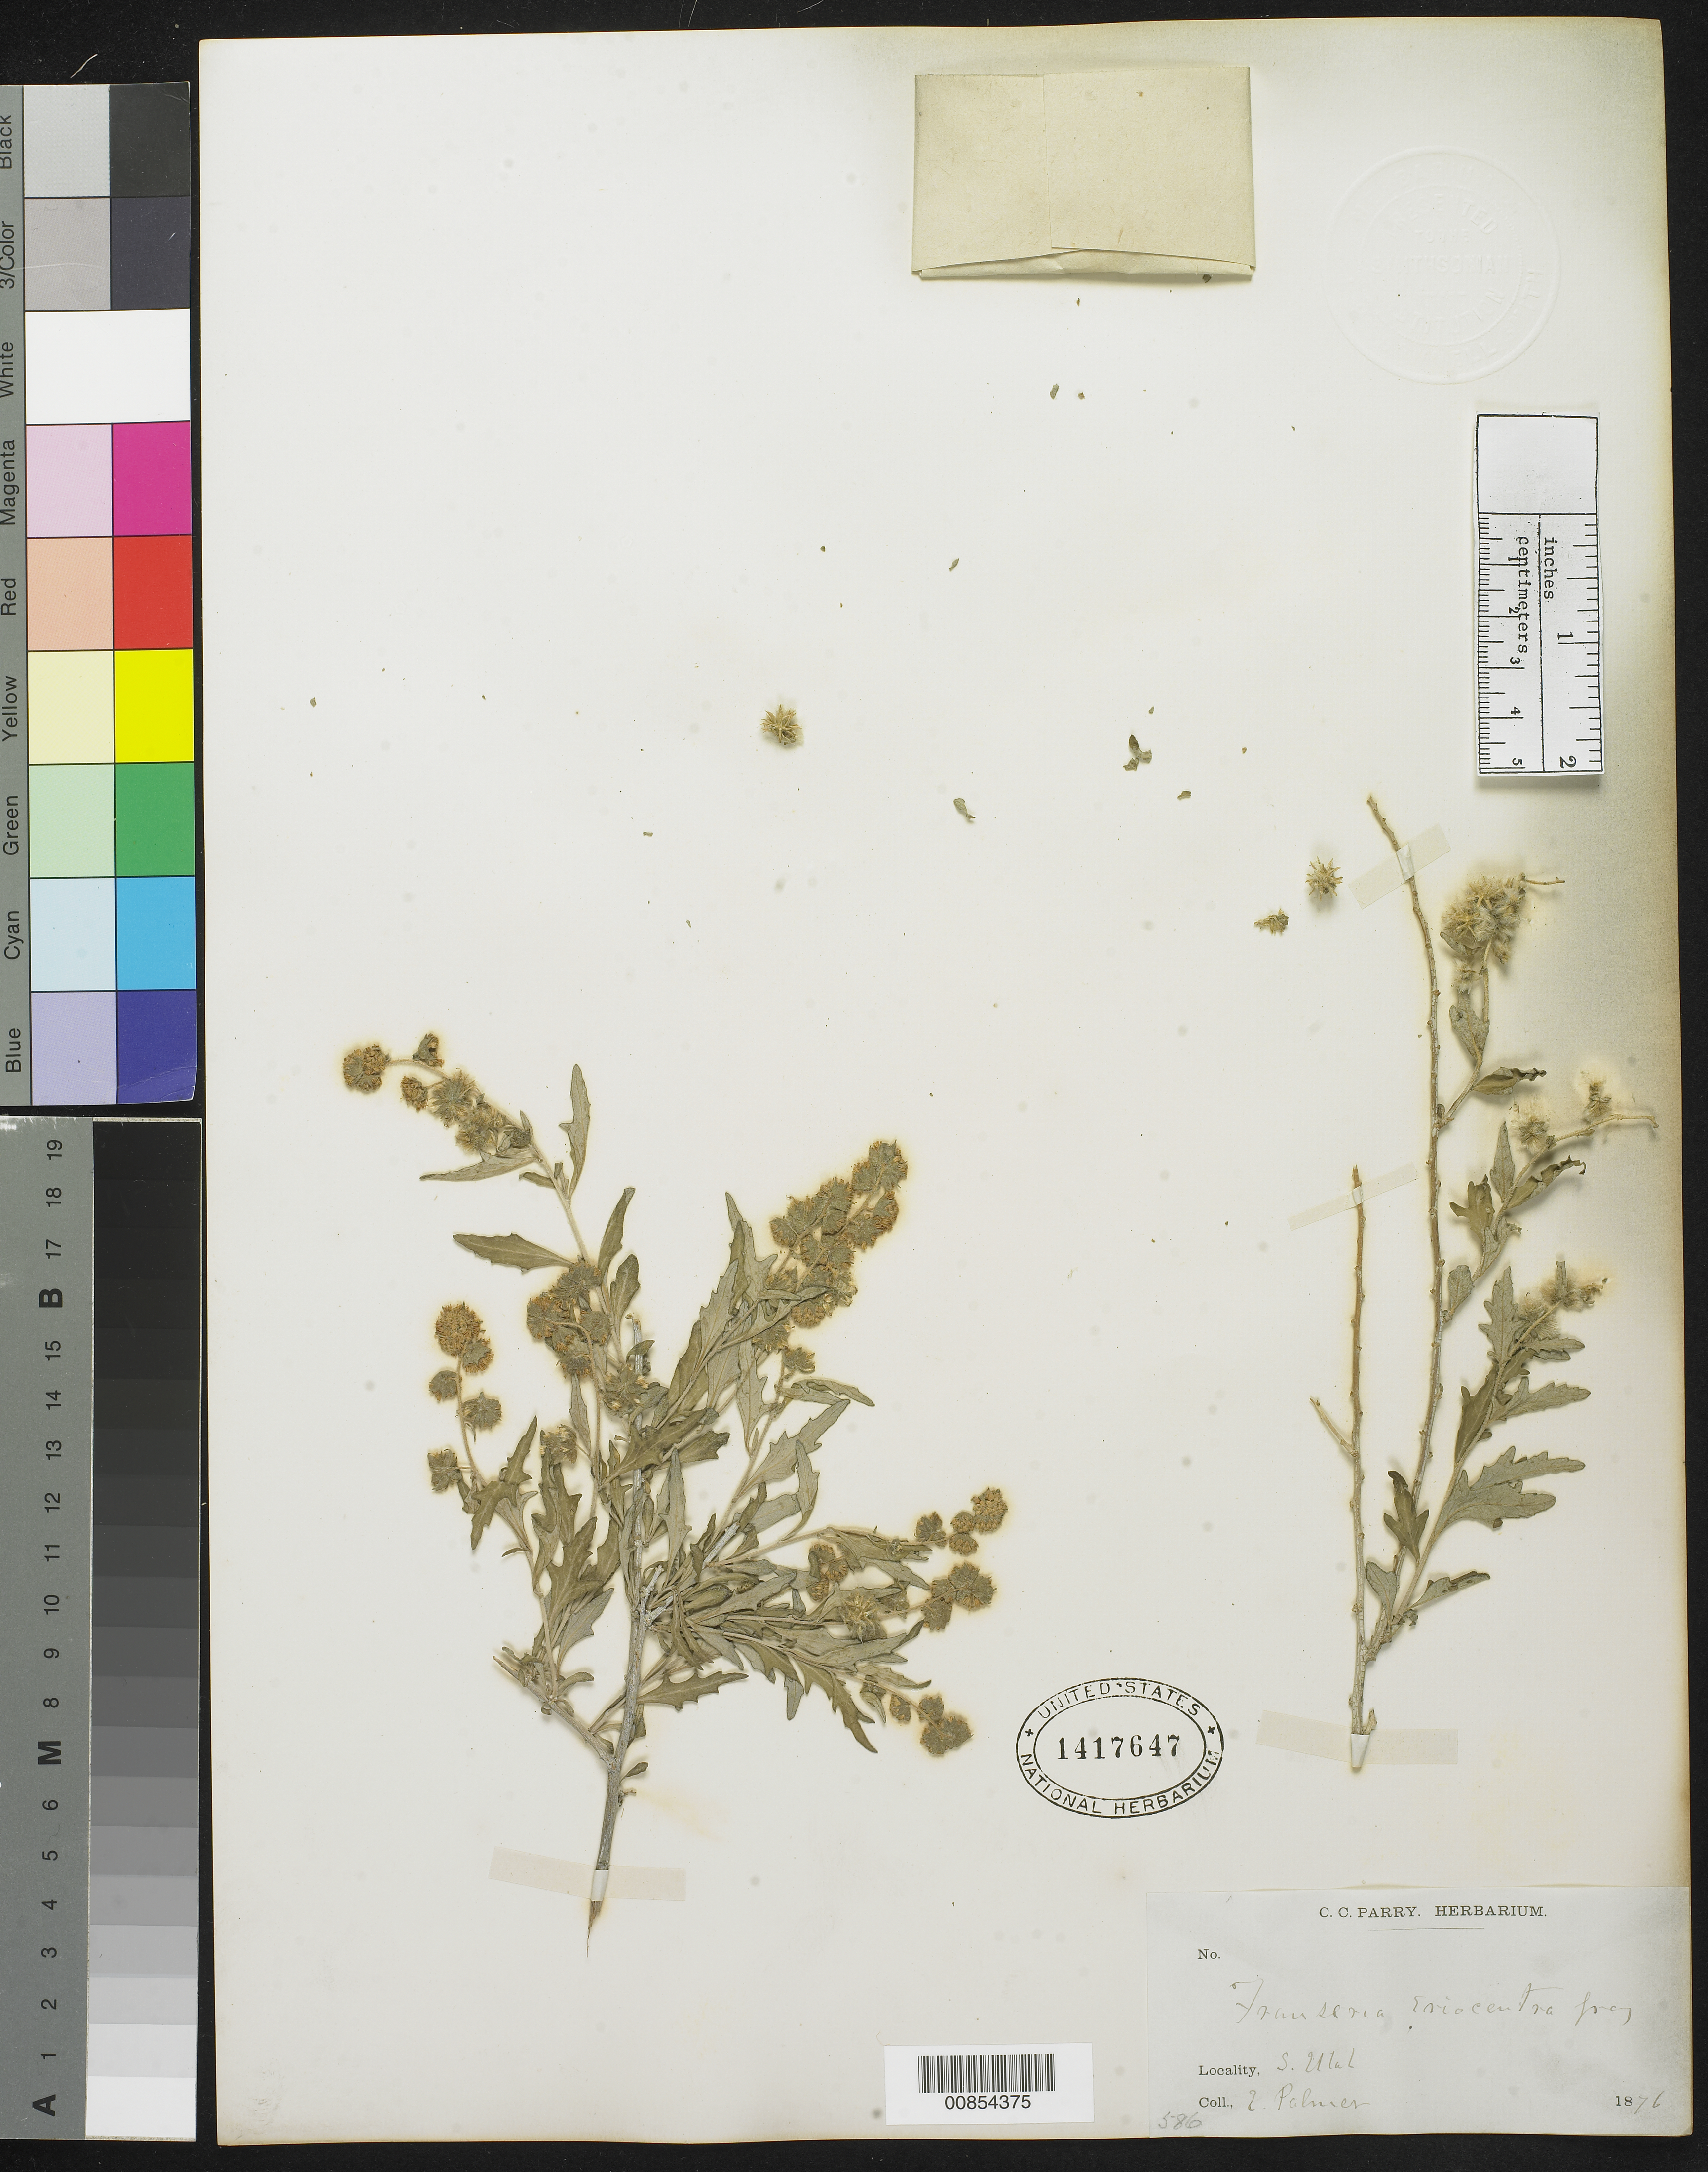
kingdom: Plantae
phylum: Tracheophyta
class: Magnoliopsida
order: Asterales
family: Asteraceae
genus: Franseria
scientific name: Franseria eriocentra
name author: A. Gray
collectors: E. Palmer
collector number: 586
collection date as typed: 1876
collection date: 1876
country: United States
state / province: Utah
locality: S. Utah.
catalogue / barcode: US 1417647